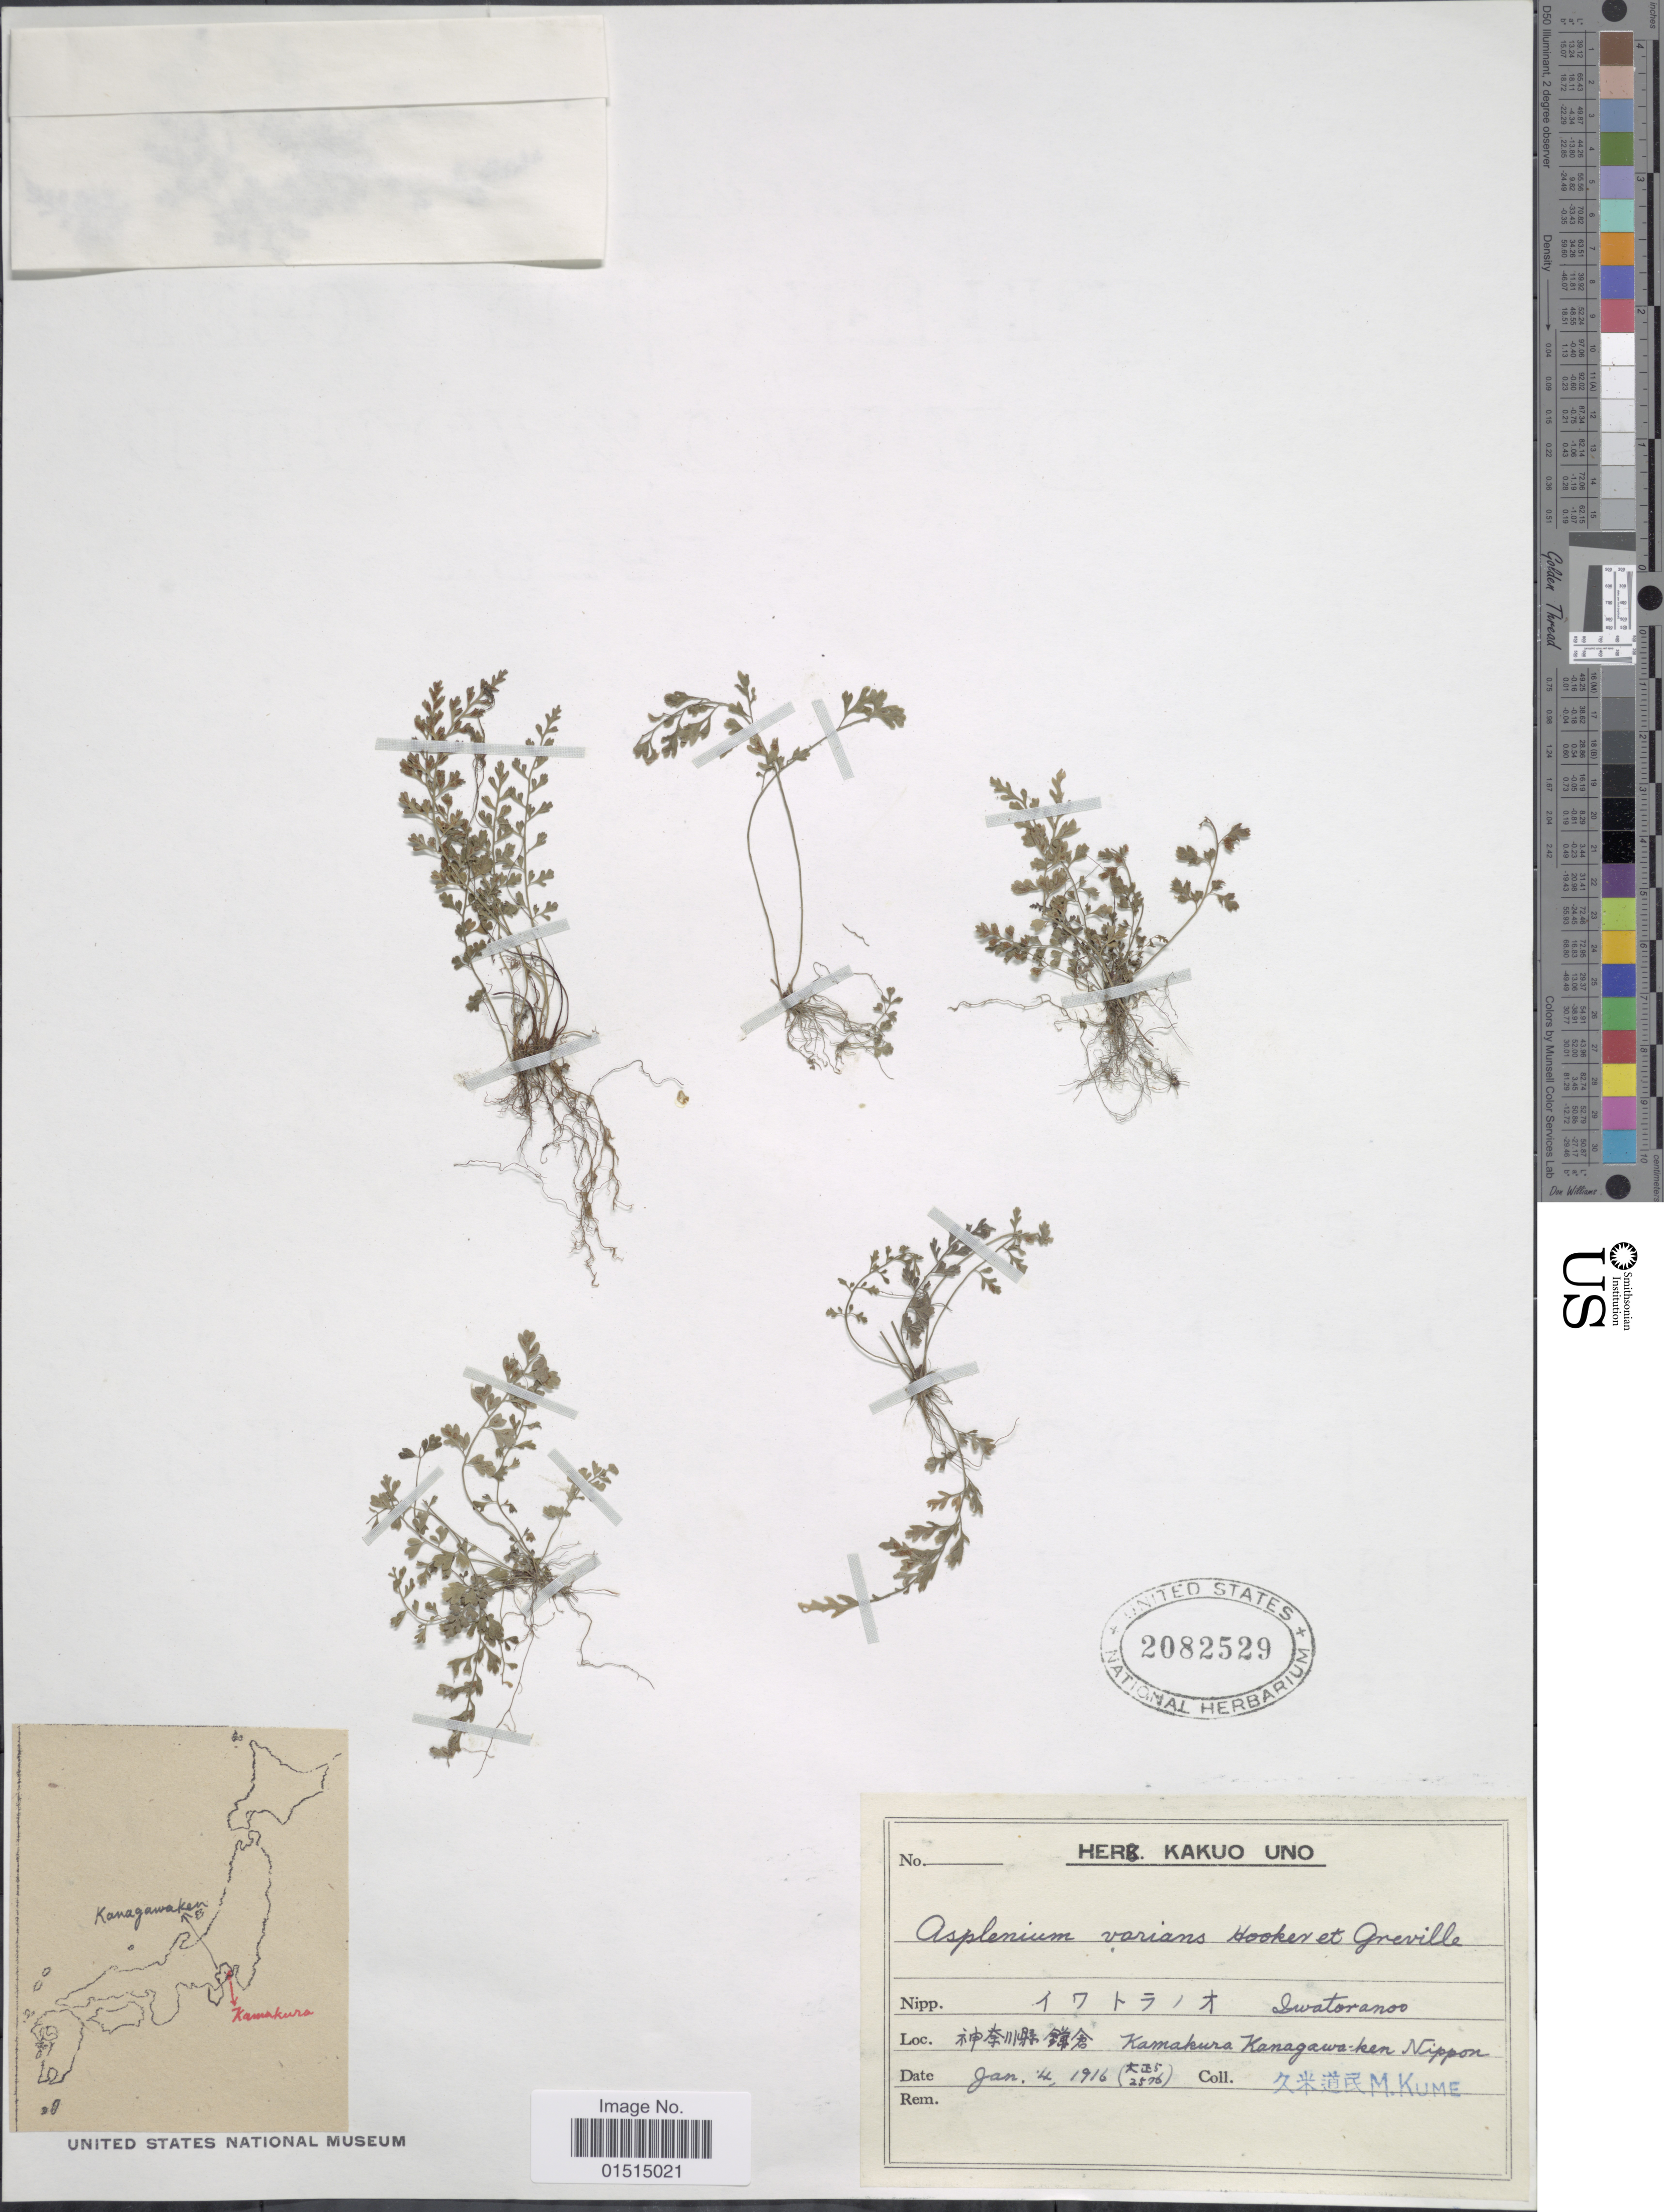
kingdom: Plantae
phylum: Tracheophyta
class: Polypodiopsida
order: Polypodiales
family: Aspleniaceae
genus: Asplenium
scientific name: Asplenium laciniatum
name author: D. Don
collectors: M. Kume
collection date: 1916-01-04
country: Japan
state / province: Kanagawa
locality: Kamakura, Kanagawa-ken Nippon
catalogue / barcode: US 2082529